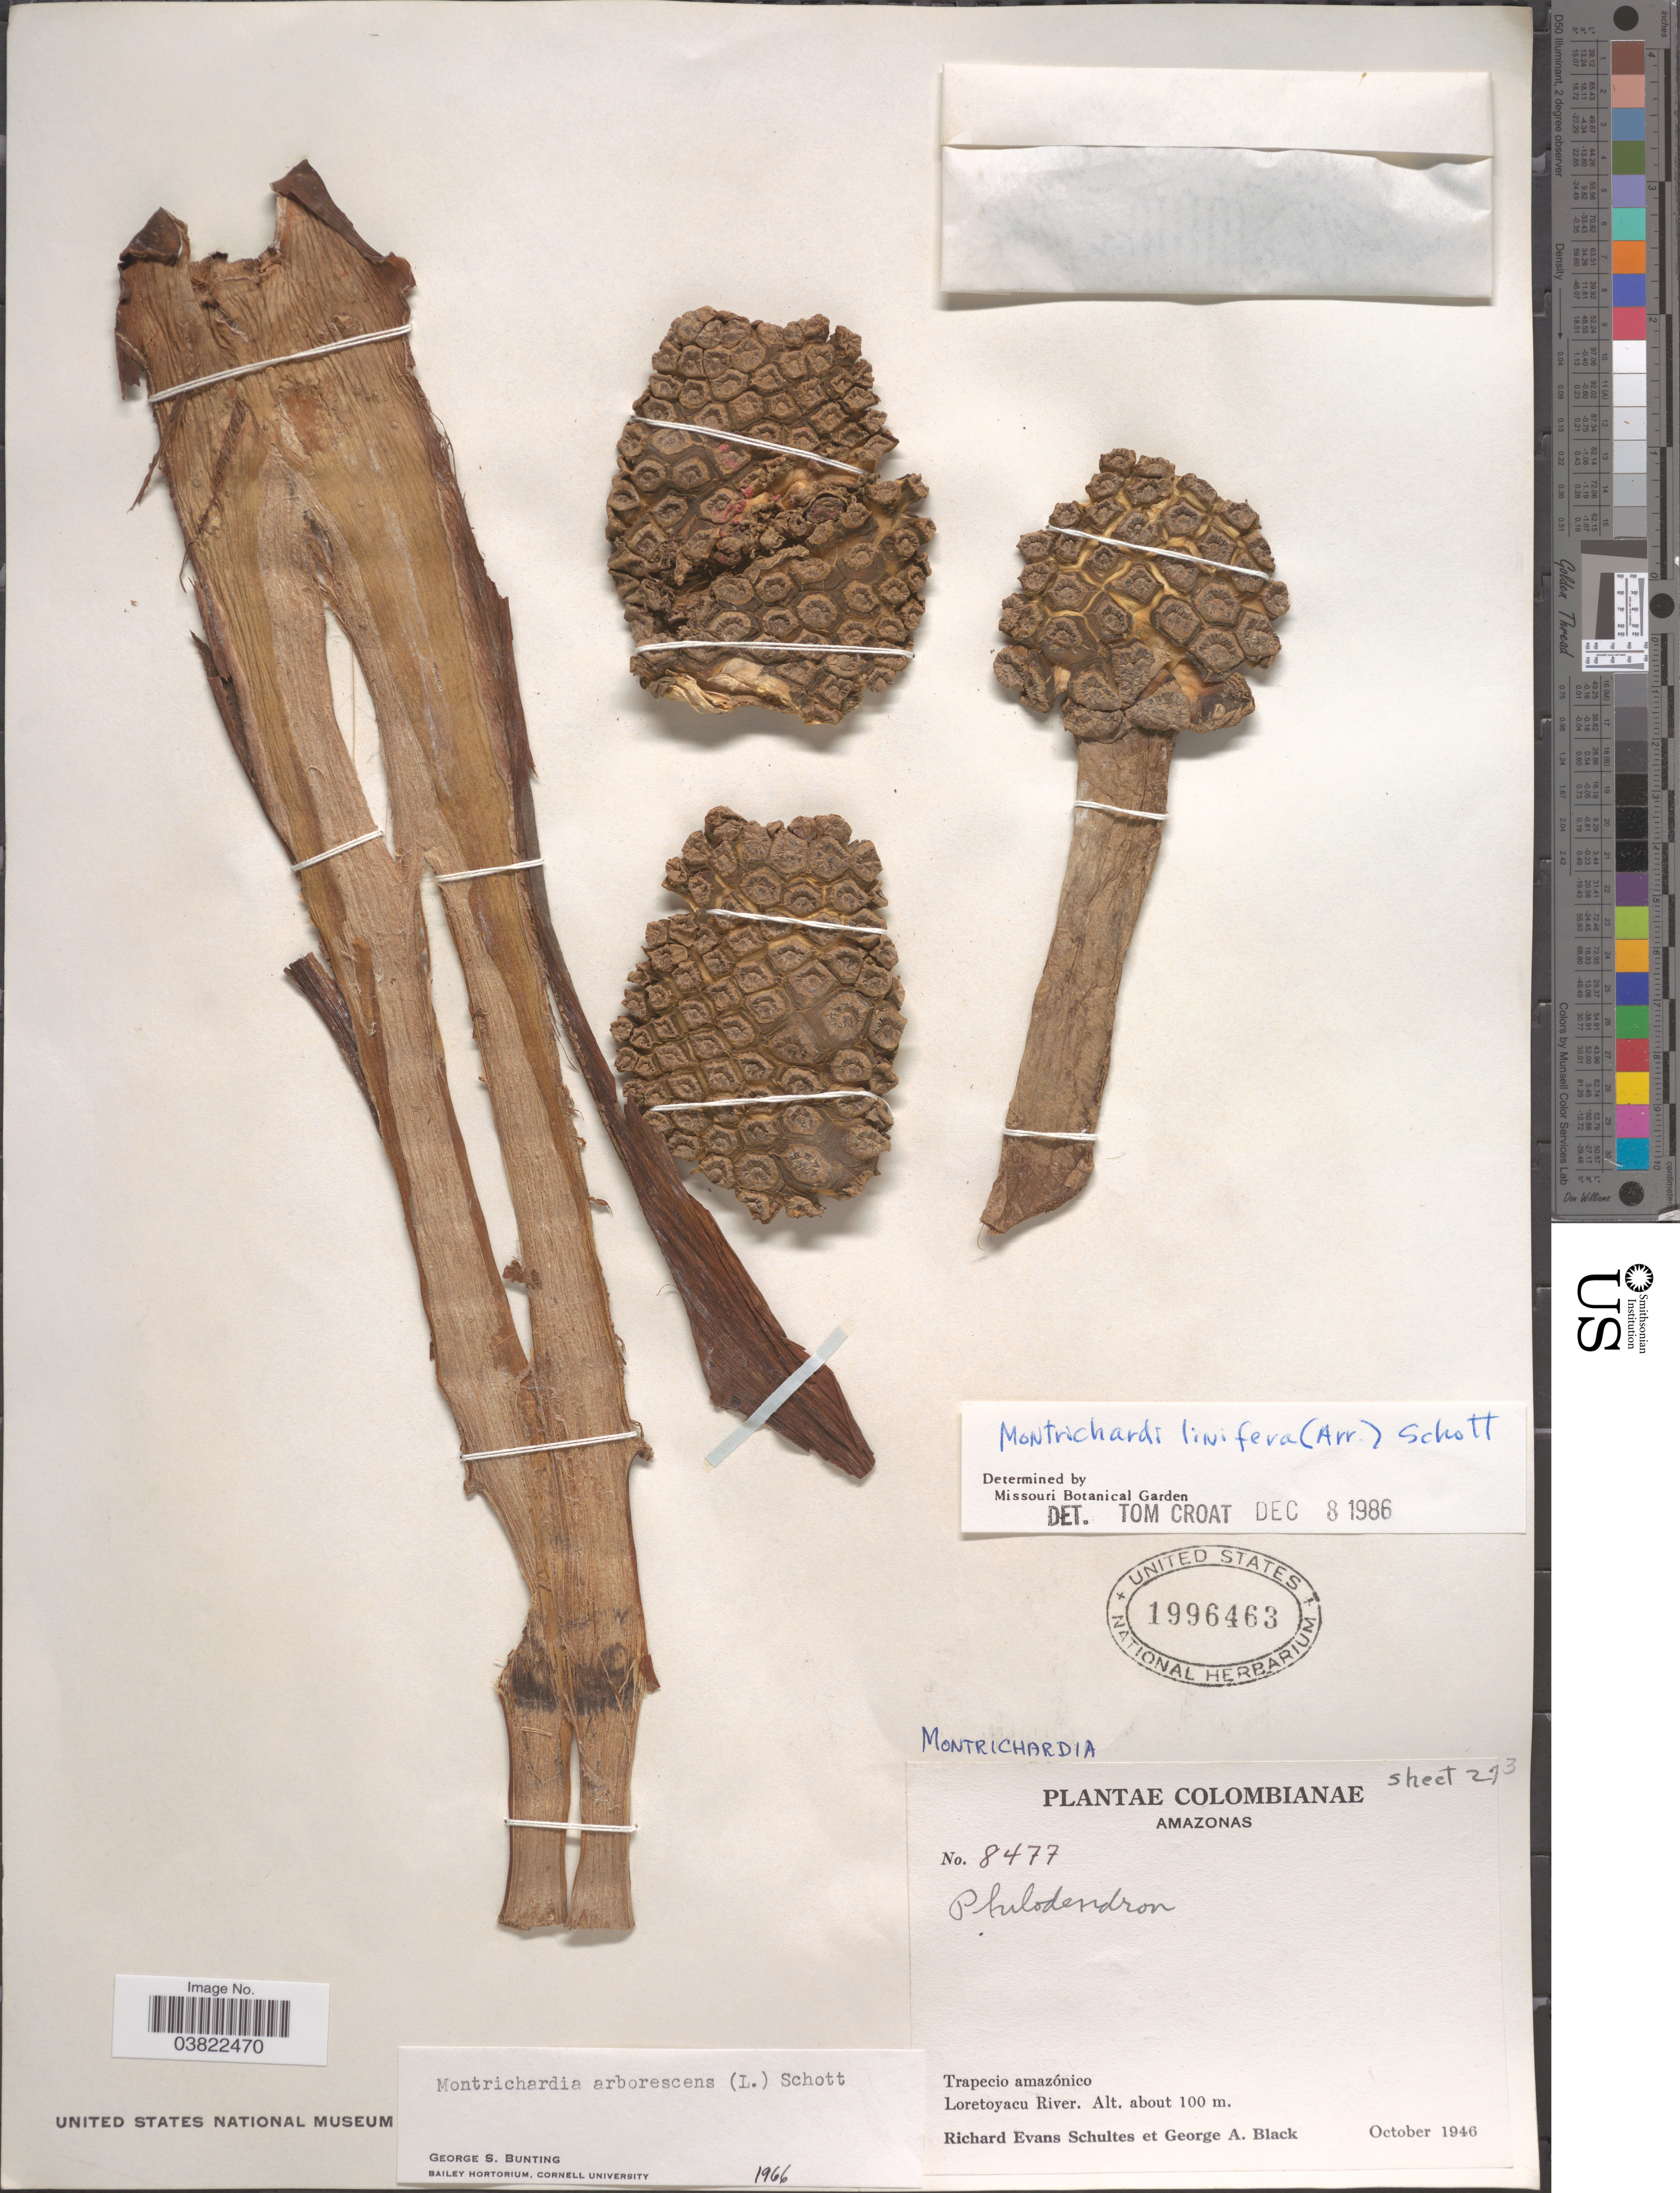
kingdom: Plantae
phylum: Tracheophyta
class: Liliopsida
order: Alismatales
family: Araceae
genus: Montrichardia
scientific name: Montrichardia linifera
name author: (Arruda) Schott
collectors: R. E. Schultes & G. A. Black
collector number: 8477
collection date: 1946-10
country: Colombia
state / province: Amazônas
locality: Trapecio amazónico. Loretoyacu River.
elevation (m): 100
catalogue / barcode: US 1996463